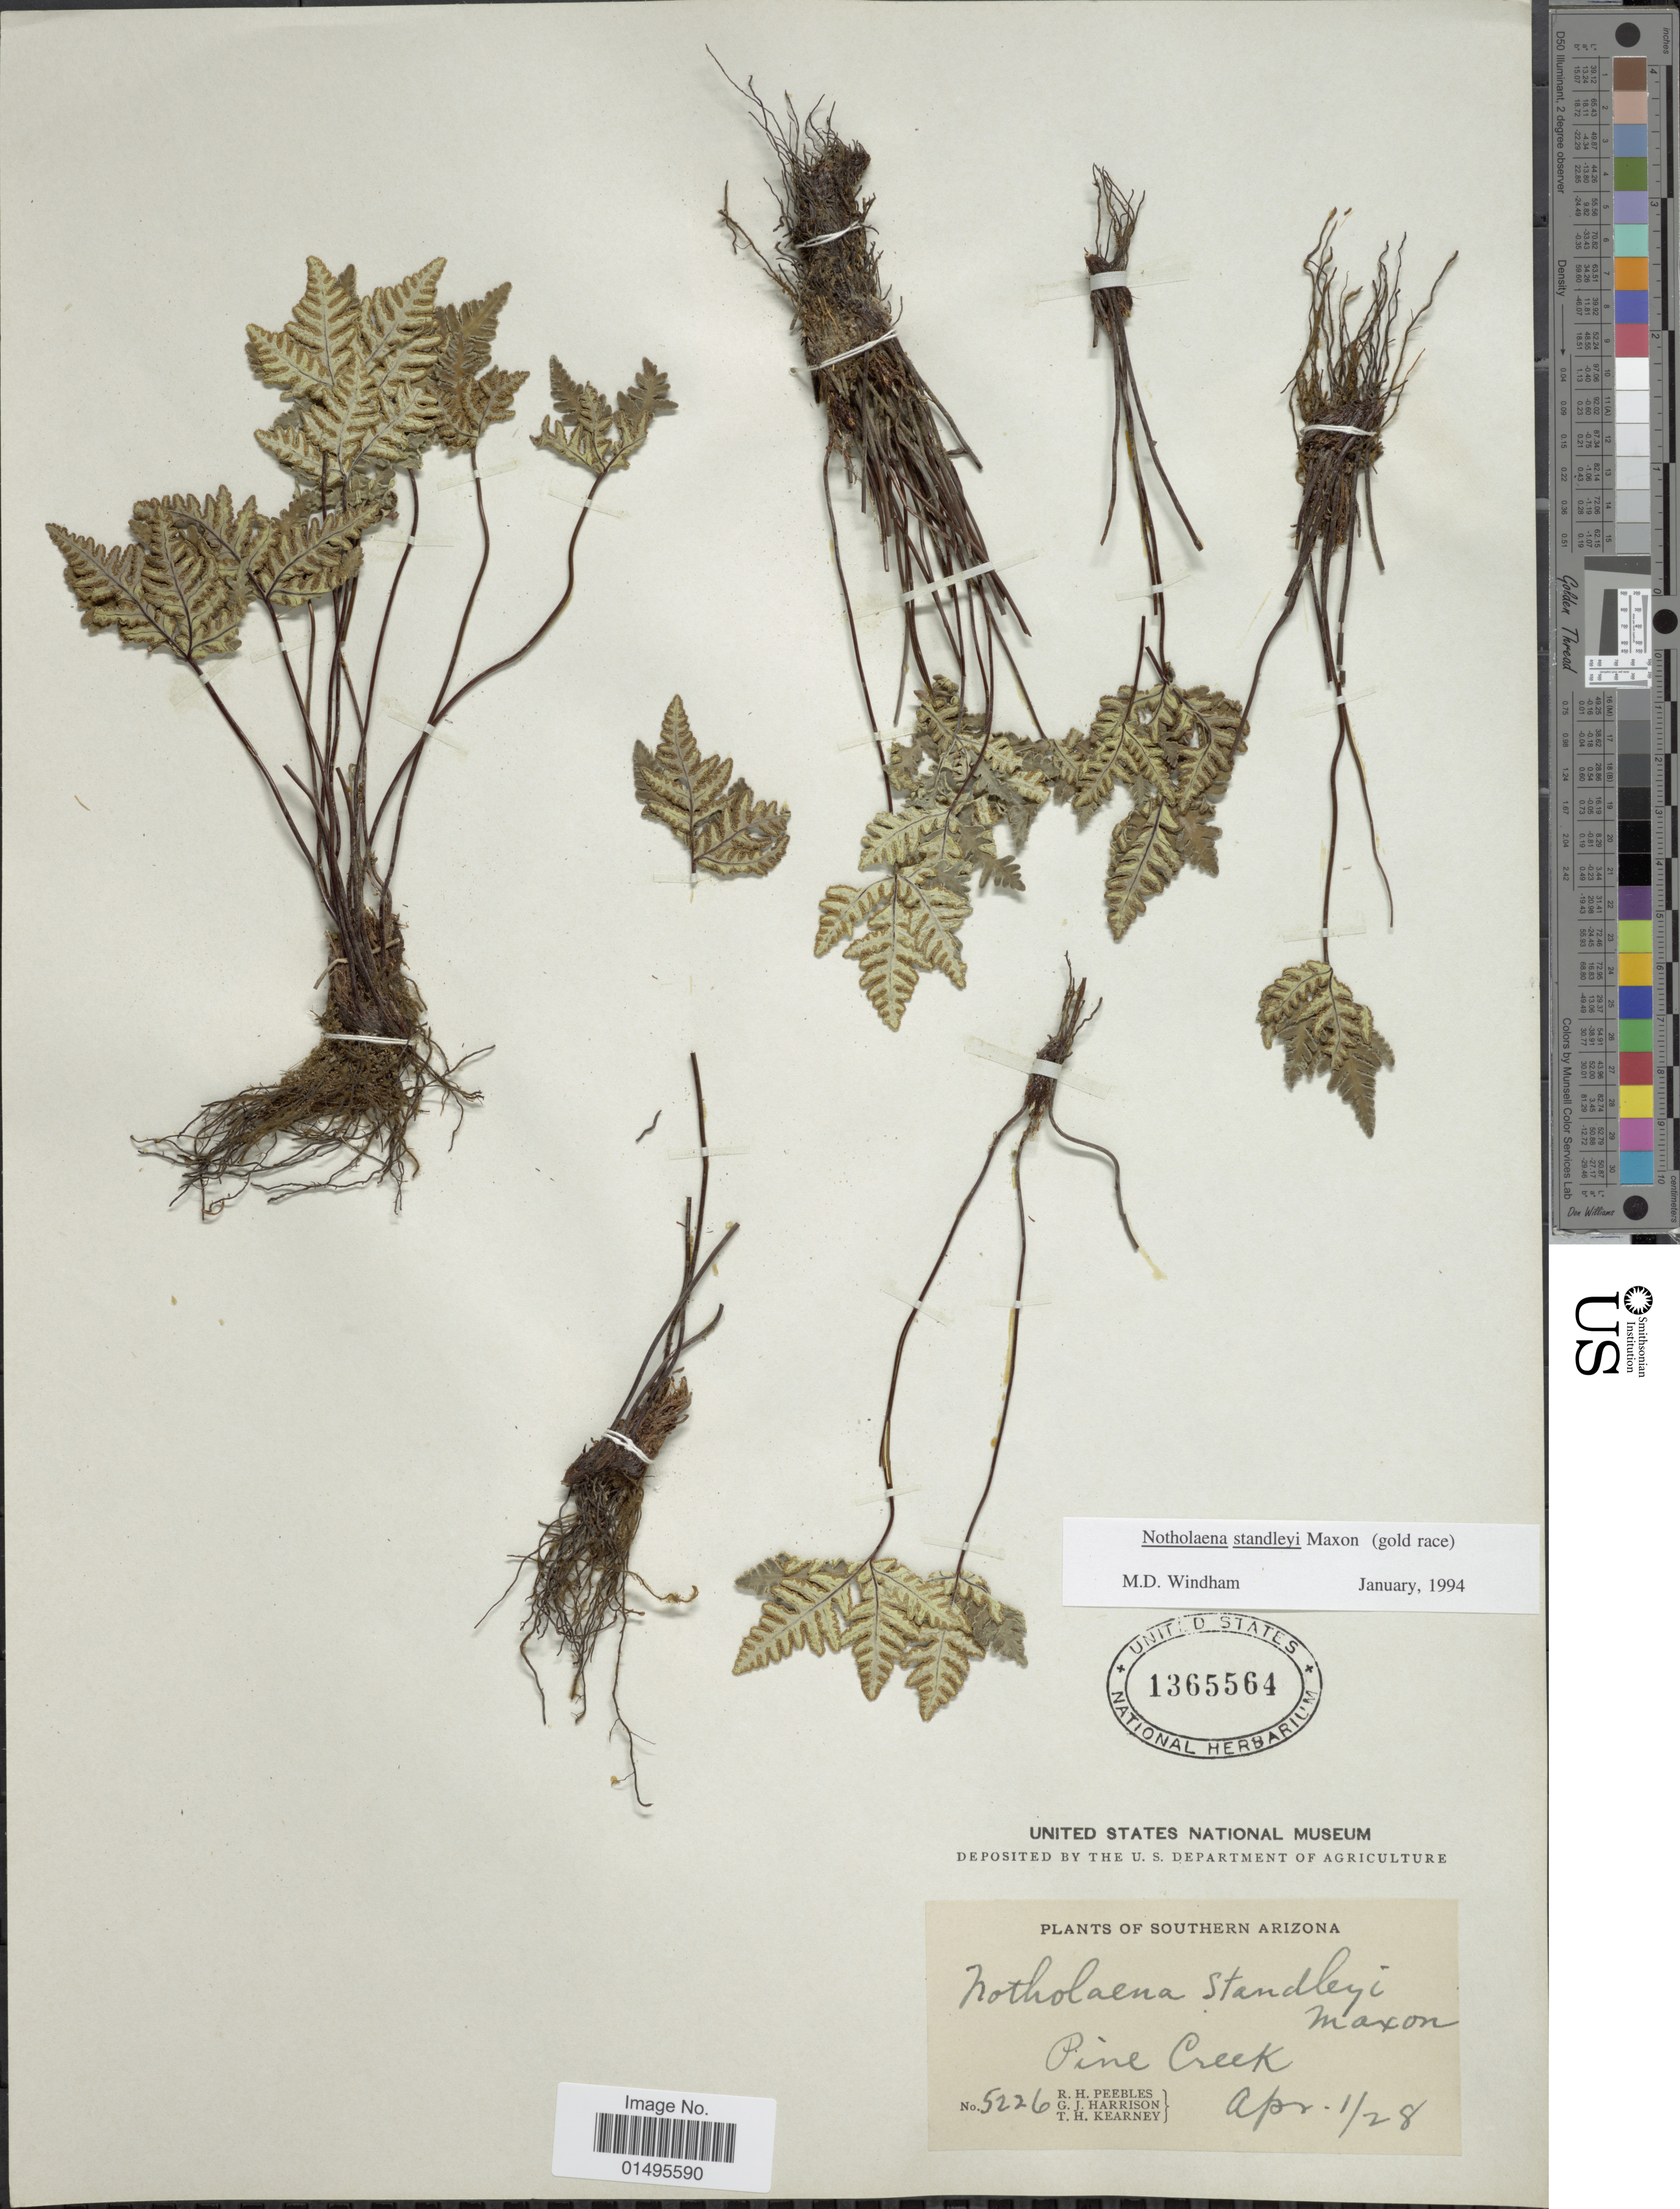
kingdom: Plantae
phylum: Tracheophyta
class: Polypodiopsida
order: Polypodiales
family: Pteridaceae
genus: Notholaena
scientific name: Notholaena standleyi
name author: Maxon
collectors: R. H. Peebles, G. J. Harrison & T. H. Kearney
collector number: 5226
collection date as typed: Transcribed d/m/y: 1/4/28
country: United States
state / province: Arizona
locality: Pine Creek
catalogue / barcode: US 1365564